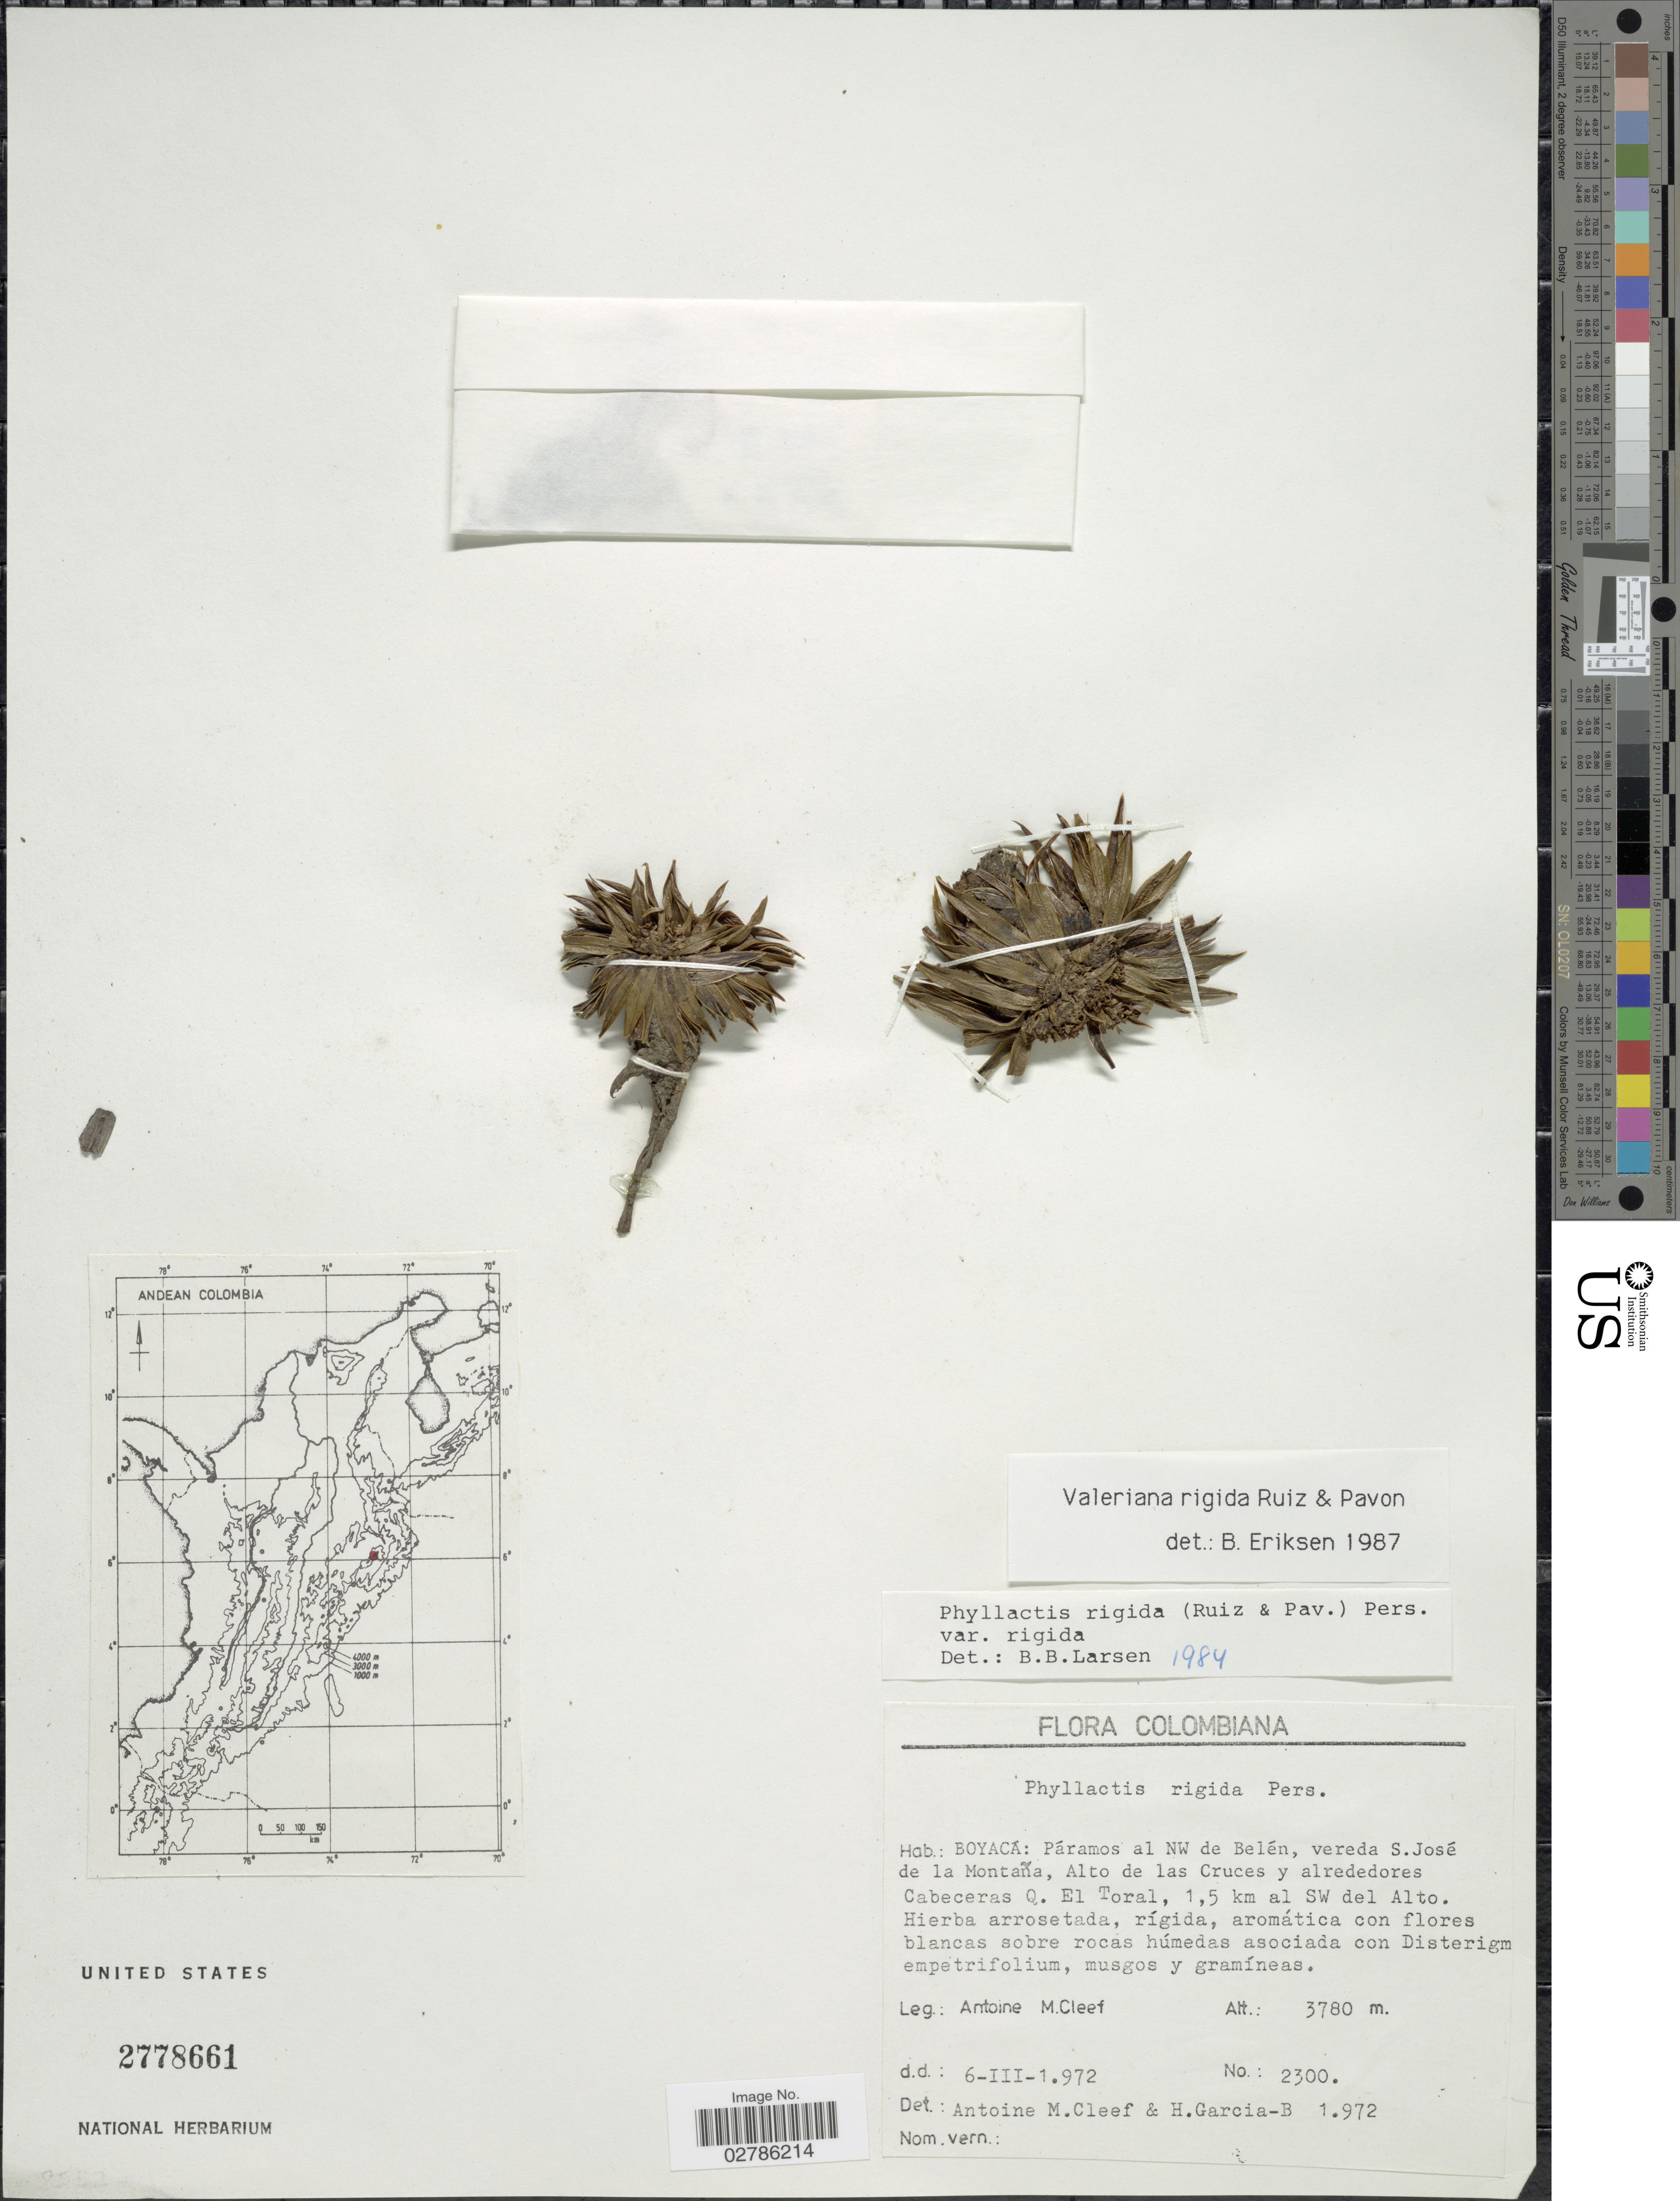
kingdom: Plantae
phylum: Tracheophyta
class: Magnoliopsida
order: Dipsacales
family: Caprifoliaceae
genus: Phyllactis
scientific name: Phyllactis rigida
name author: (Ruiz & Pav.) Pers.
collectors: A. M. Cleef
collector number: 2300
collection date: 1972-03-06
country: Colombia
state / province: Boyacá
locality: Páramos al NW de Belén, vereda S. José de la Montaña, Alto de las Cruces y alrededores Cabeceras Q. El Toral, 1.5 km al SW del Alto.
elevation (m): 3780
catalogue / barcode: US 2778661